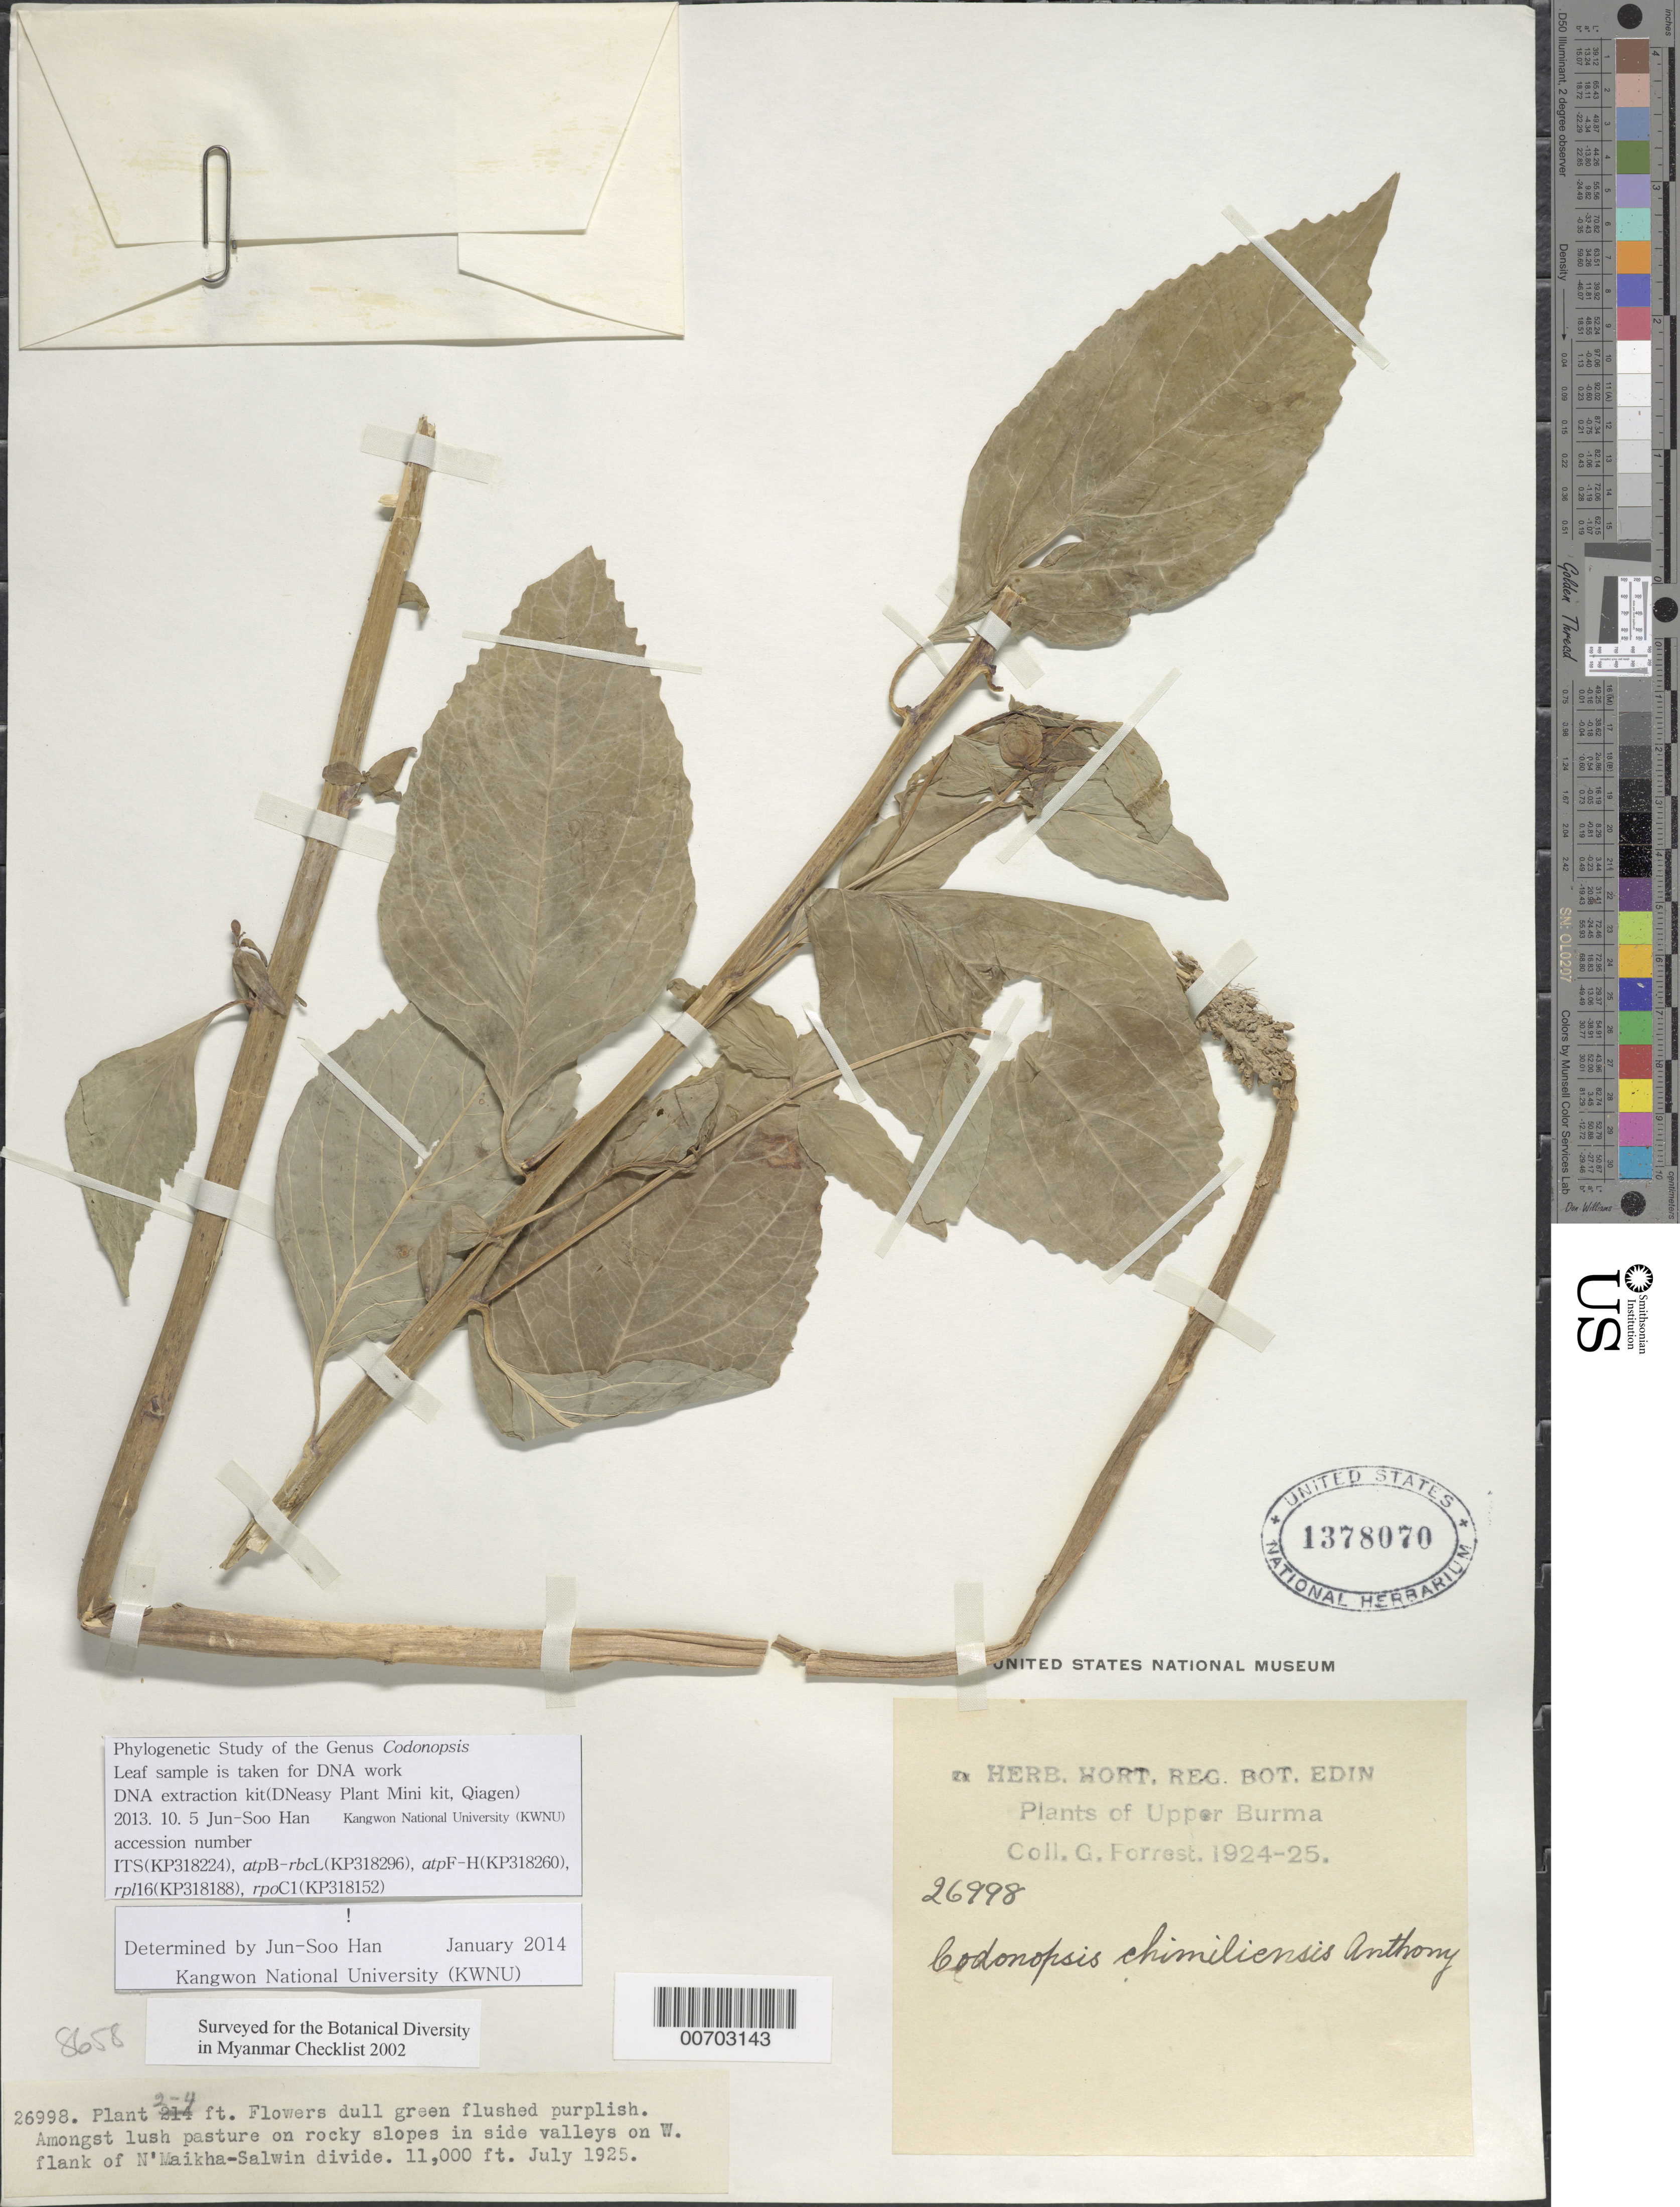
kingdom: Plantae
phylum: Tracheophyta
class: Magnoliopsida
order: Asterales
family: Campanulaceae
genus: Codonopsis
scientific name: Codonopsis chimiliensis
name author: J. Anthony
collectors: G. Forrest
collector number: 26998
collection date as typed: Jul 1925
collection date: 1925-07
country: Myanmar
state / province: Kachin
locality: N'Maikha-Salwin Divide, W flank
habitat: Lush pasture on rocky slopes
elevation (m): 3353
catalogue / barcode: US 1378070